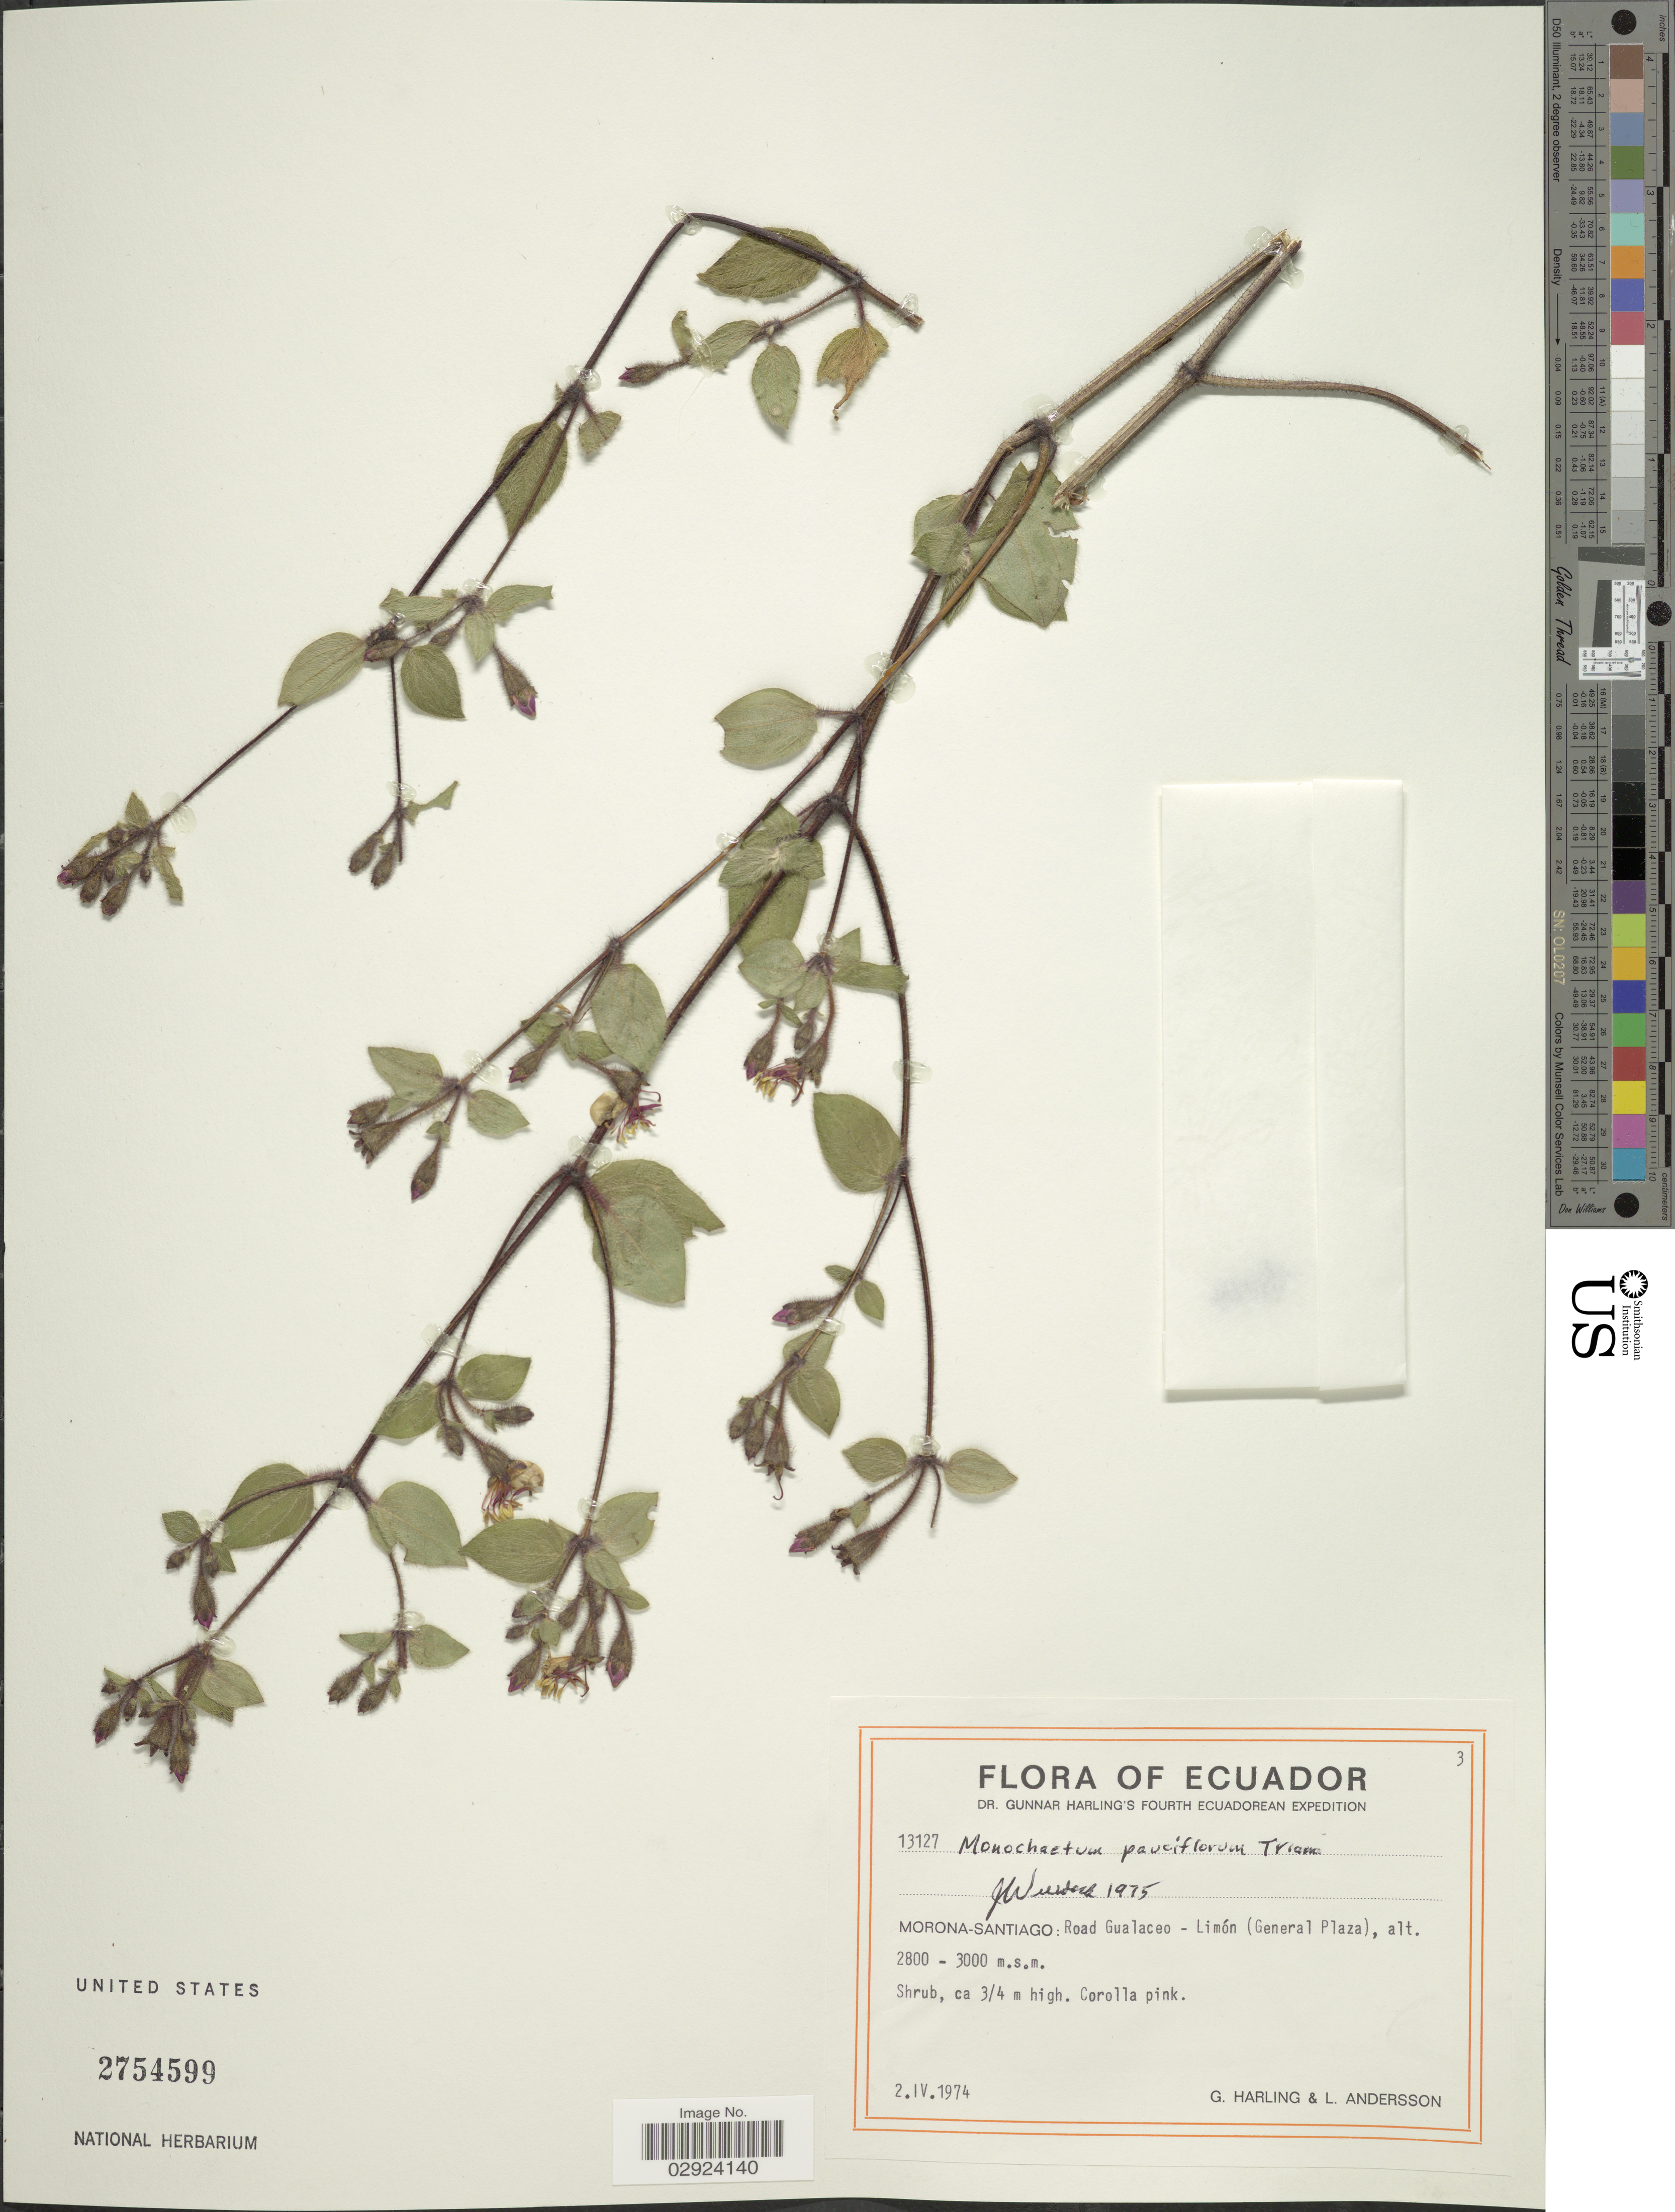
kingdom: Plantae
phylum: Tracheophyta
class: Magnoliopsida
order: Myrtales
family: Melastomataceae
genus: Monochaetum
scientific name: Monochaetum pauciflorum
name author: Triana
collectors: G. Harling & L. Andersson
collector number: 13127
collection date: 1974-04-02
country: Ecuador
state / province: Morona-Santiago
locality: Road Gualaceo - Limón (General Plaza).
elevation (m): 2800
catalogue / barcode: US 2754599